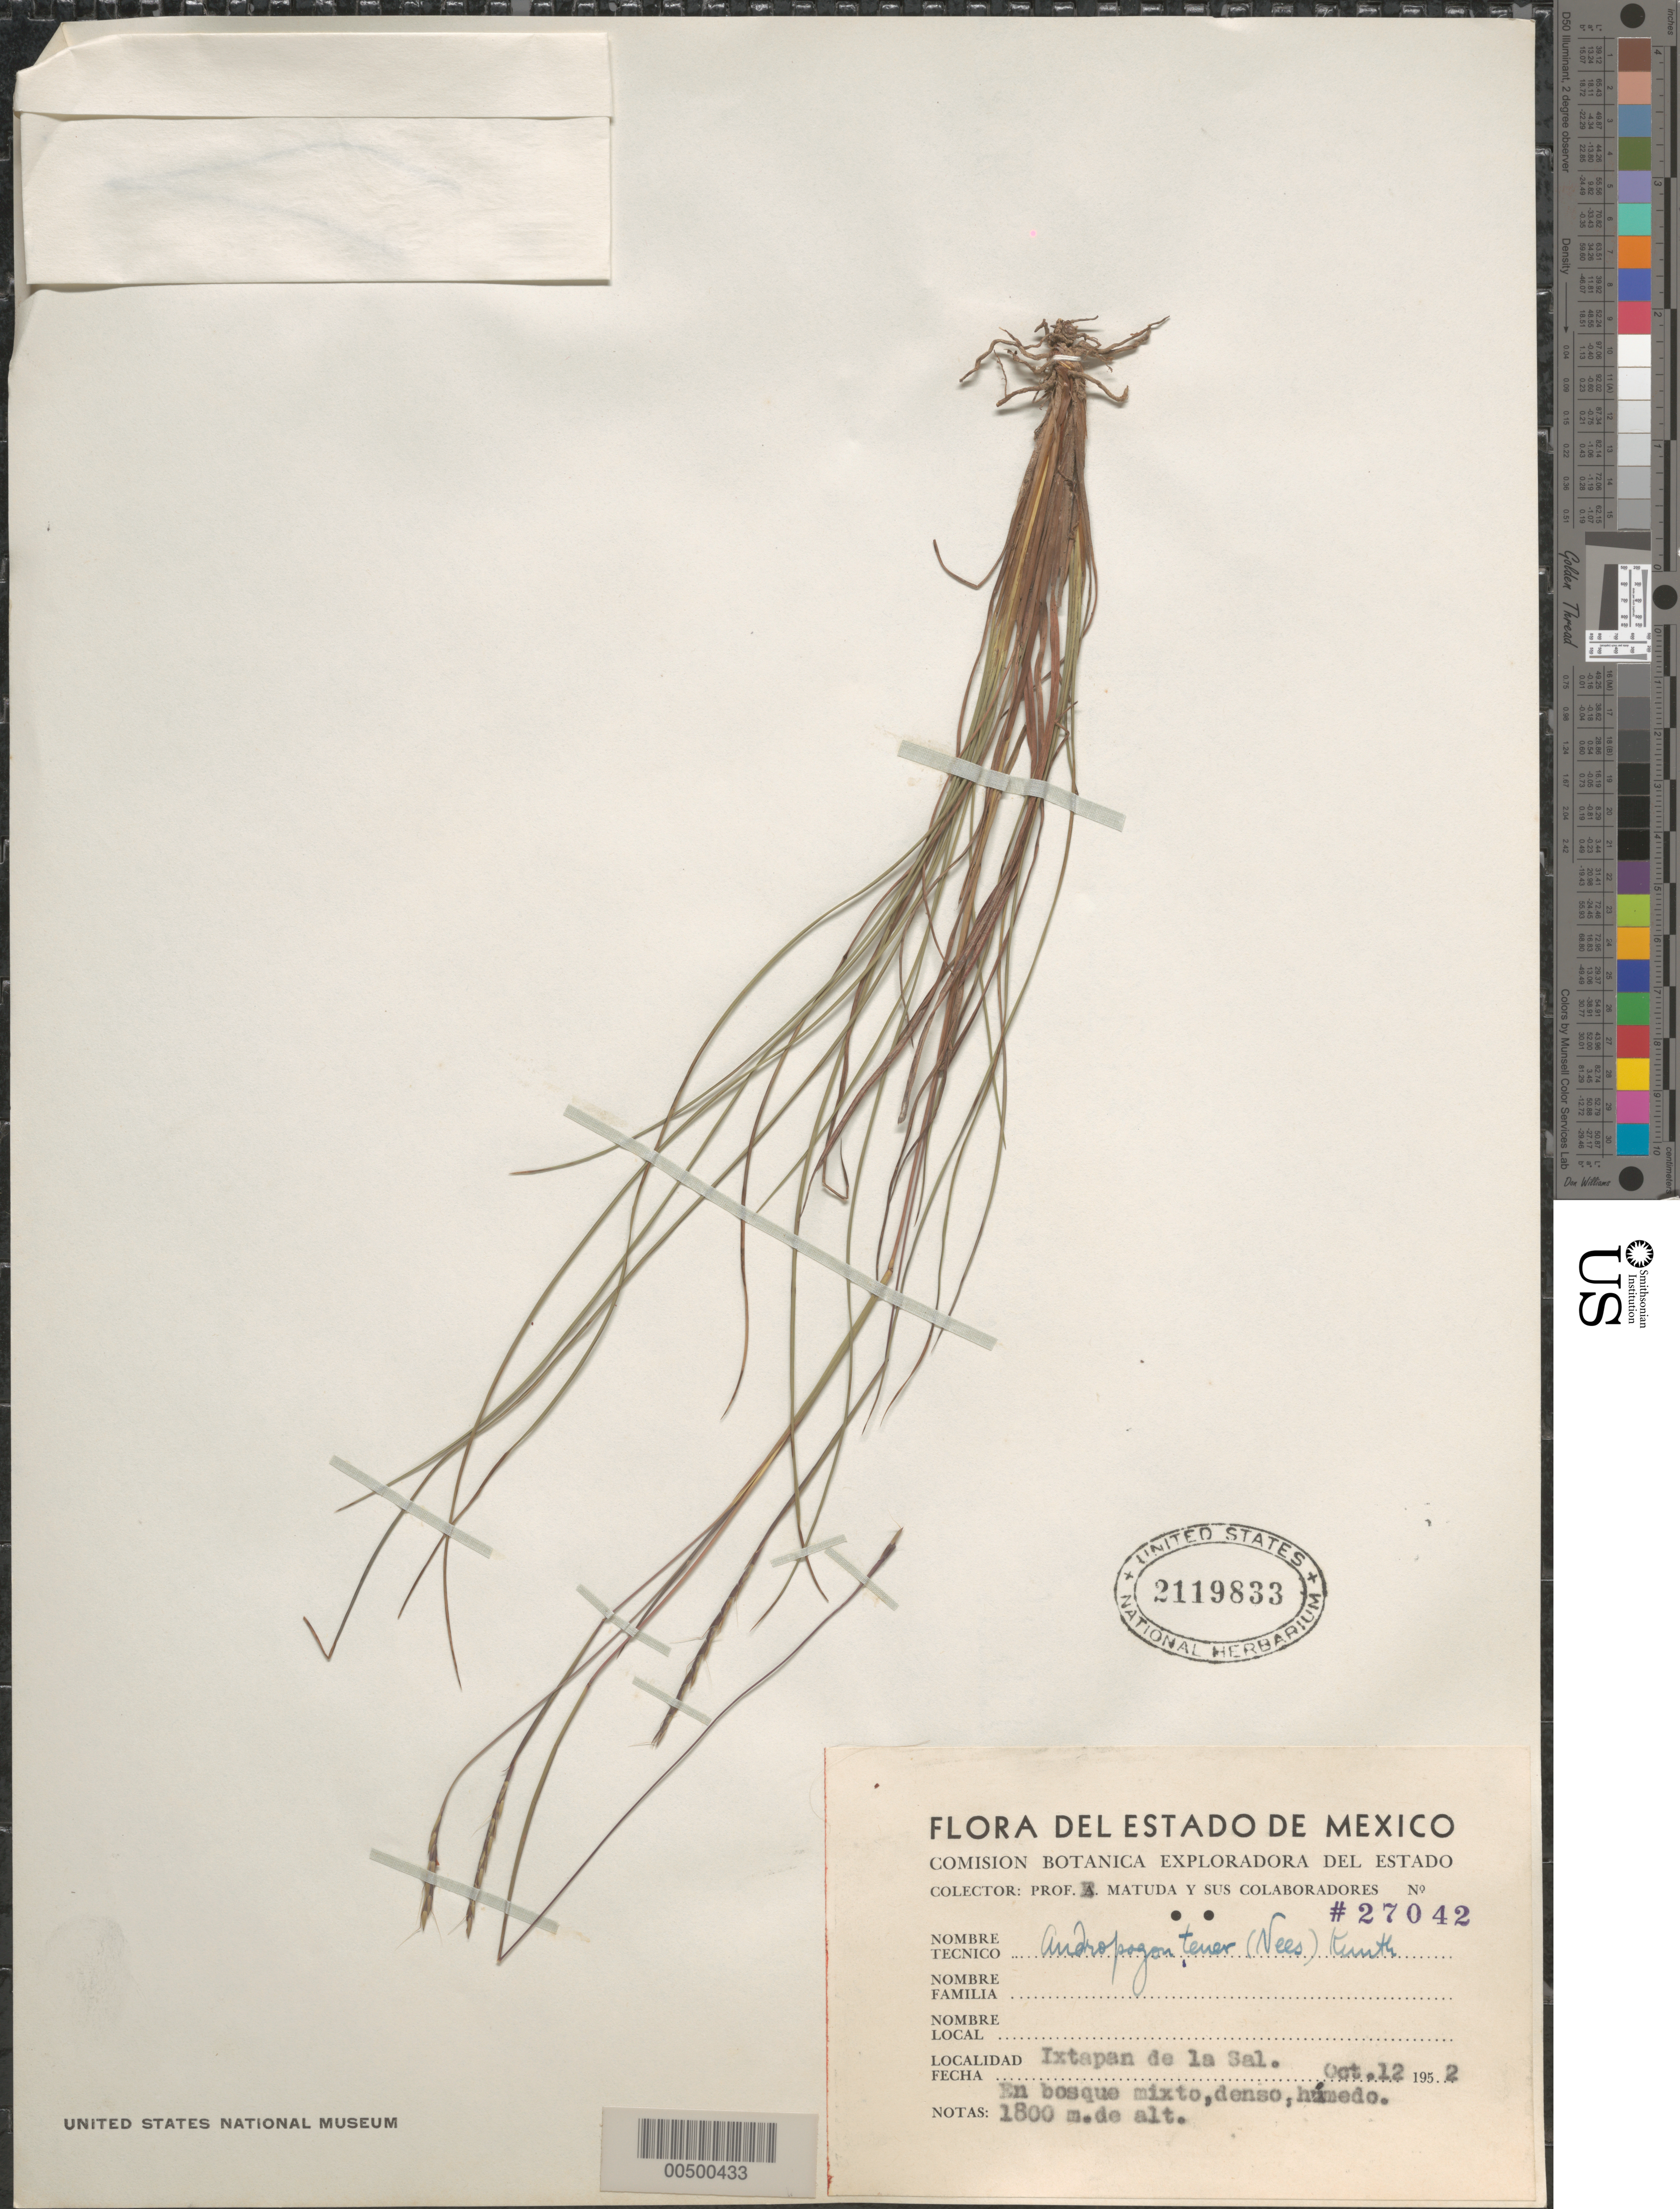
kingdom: Plantae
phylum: Tracheophyta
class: Liliopsida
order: Poales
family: Poaceae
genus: Schizachyrium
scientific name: Schizachyrium tenerum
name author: Nees in Mart.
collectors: E. Matuda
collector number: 27042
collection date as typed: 12 Oct 1952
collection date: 1952-10-12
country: Mexico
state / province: México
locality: Ixtapan de la Sal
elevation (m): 1800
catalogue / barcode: US 2119833